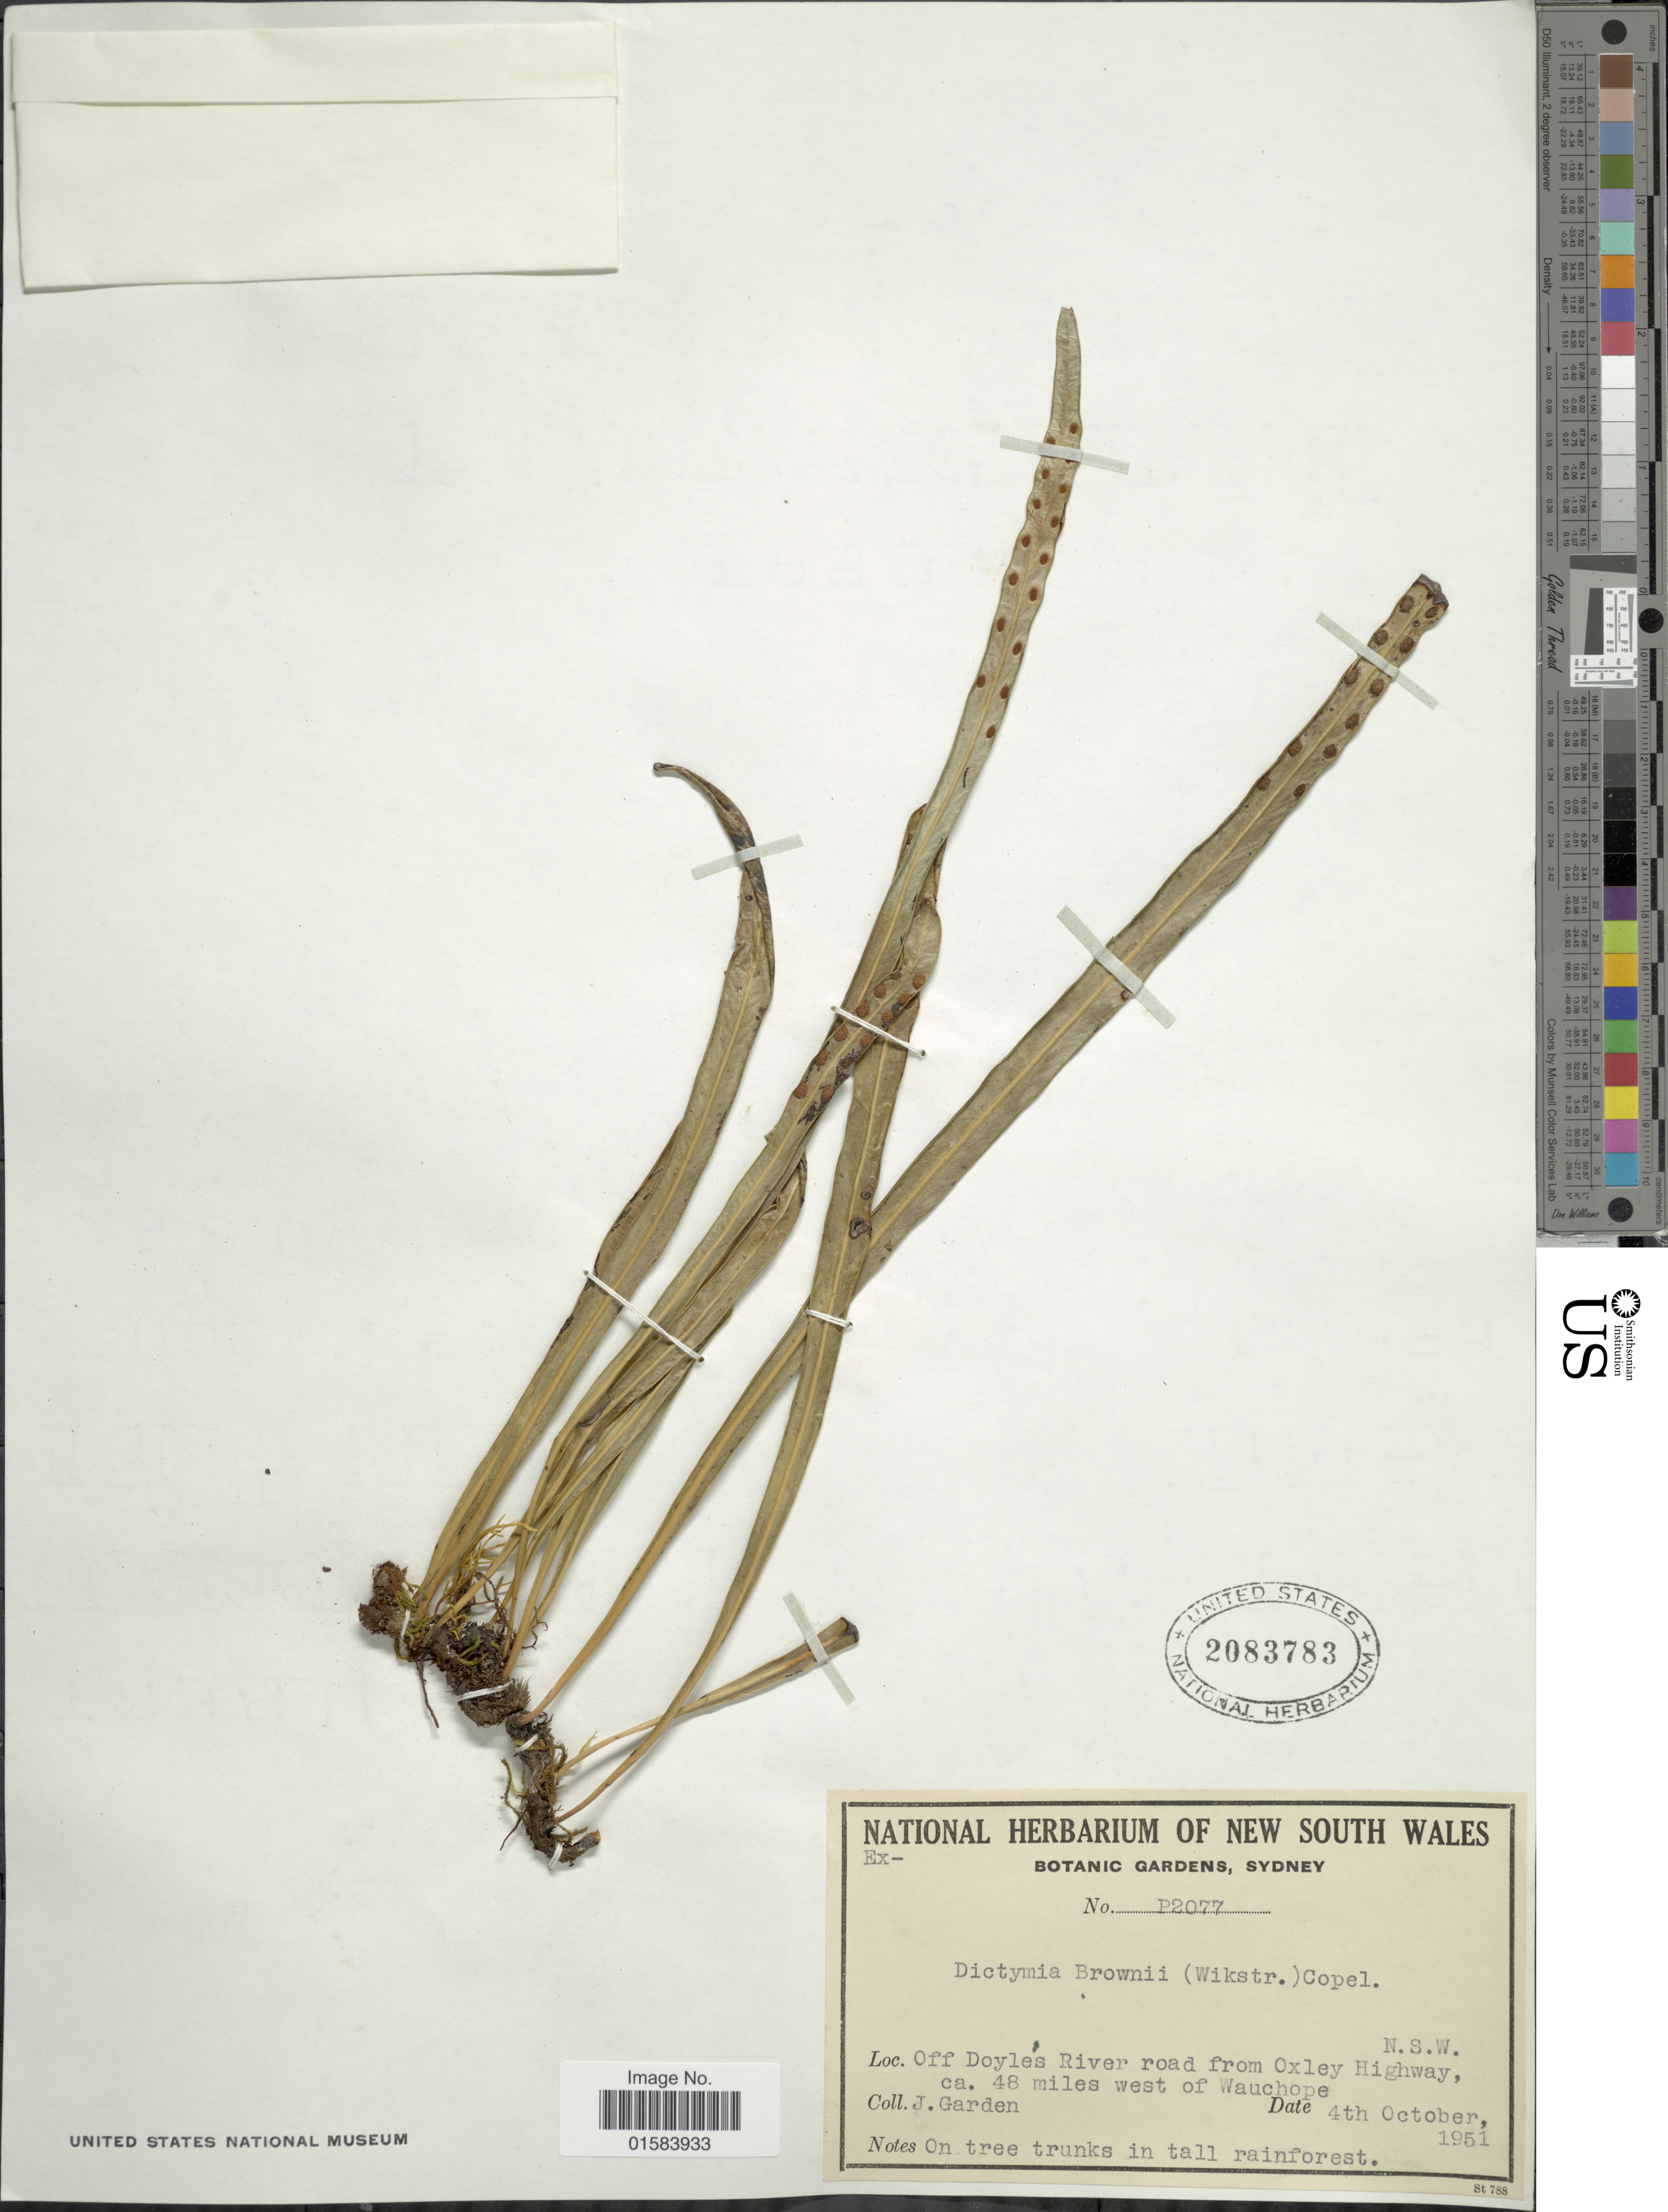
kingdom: Plantae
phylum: Tracheophyta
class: Polypodiopsida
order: Polypodiales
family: Polypodiaceae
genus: Dictymia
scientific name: Dictymia brownii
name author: (Wikstr.) Copel.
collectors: J. Thompson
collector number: P2077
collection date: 1951-10-04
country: Australia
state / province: New South Wales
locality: Off Doyles River road from Oxley Highway, ca. 48 miles west of Wauchope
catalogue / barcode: US 2083783